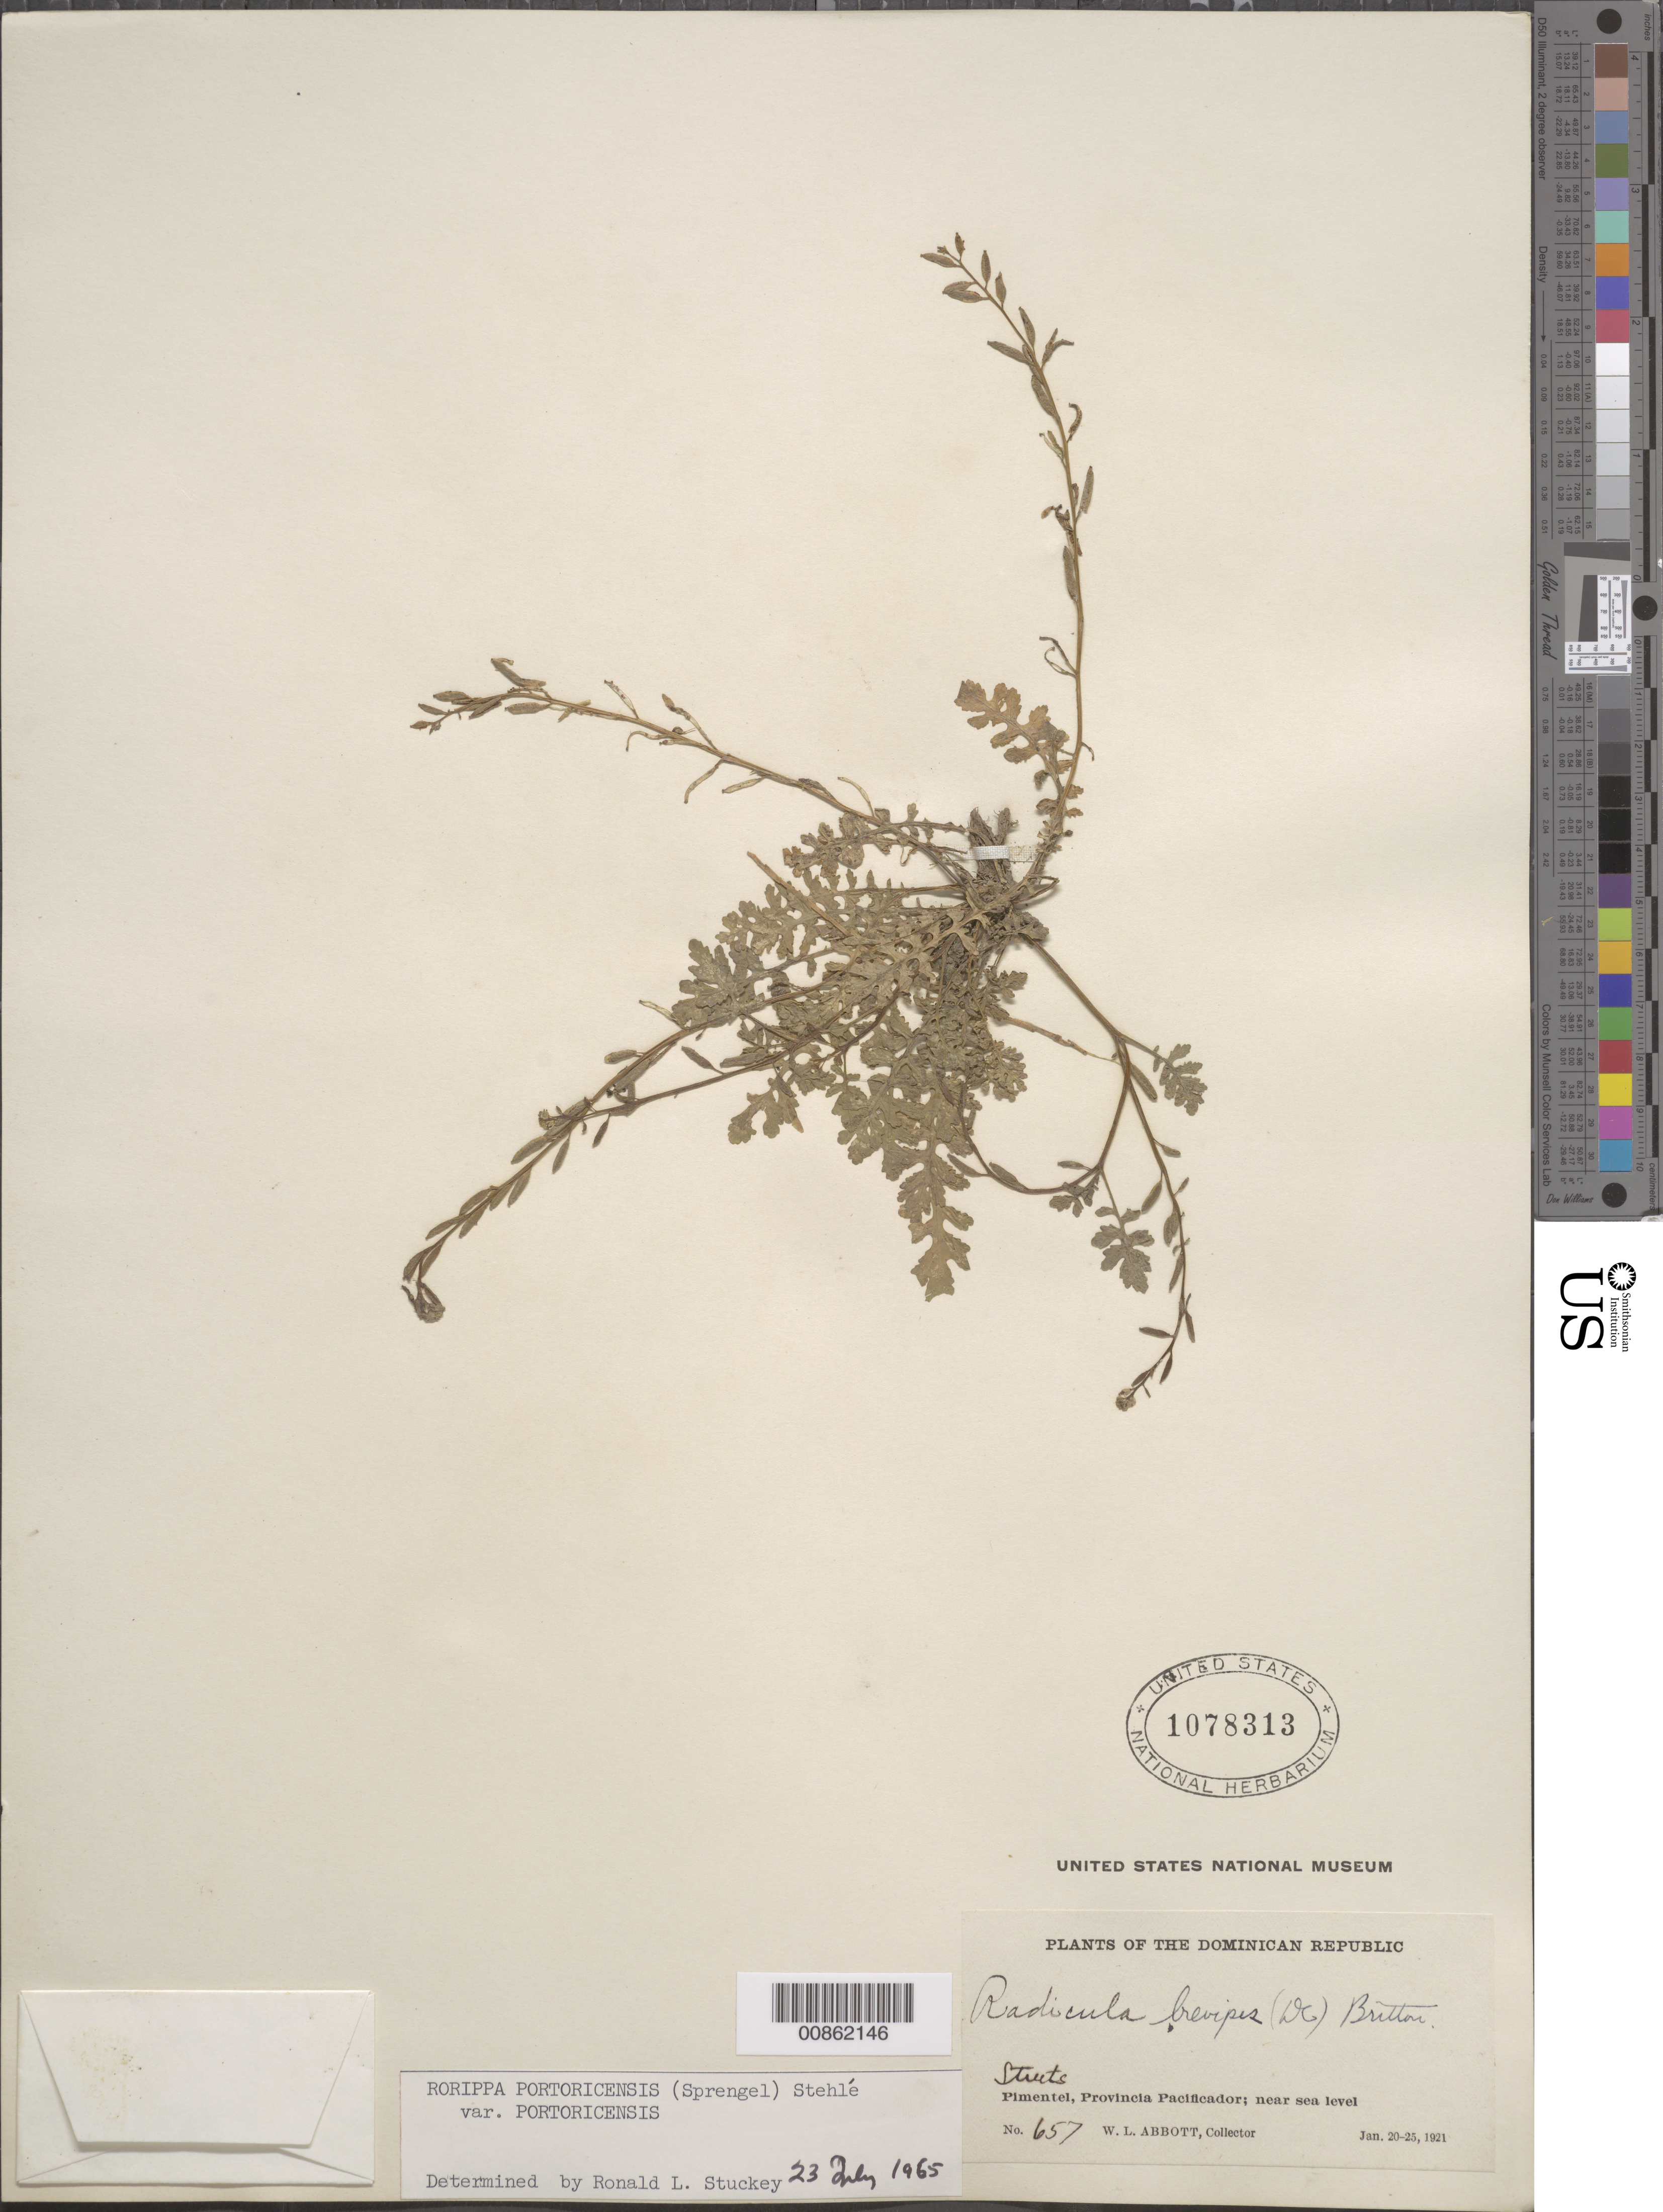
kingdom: Plantae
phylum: Tracheophyta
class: Magnoliopsida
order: Brassicales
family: Brassicaceae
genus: Rorippa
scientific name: Rorippa portoricensis var. portoricensis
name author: (Spreng.) Stehlé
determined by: Stuckey, R. L.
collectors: W. L. Abbott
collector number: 657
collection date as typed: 20 Jan 1921 to 25 Jan 1921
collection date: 1921-01-20/1921-01-25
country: Dominican Republic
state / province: Duarte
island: Hispaniola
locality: Pimentel, Provincia Pacificador (obsolete).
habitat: Streets.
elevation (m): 0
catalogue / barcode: US 1078313